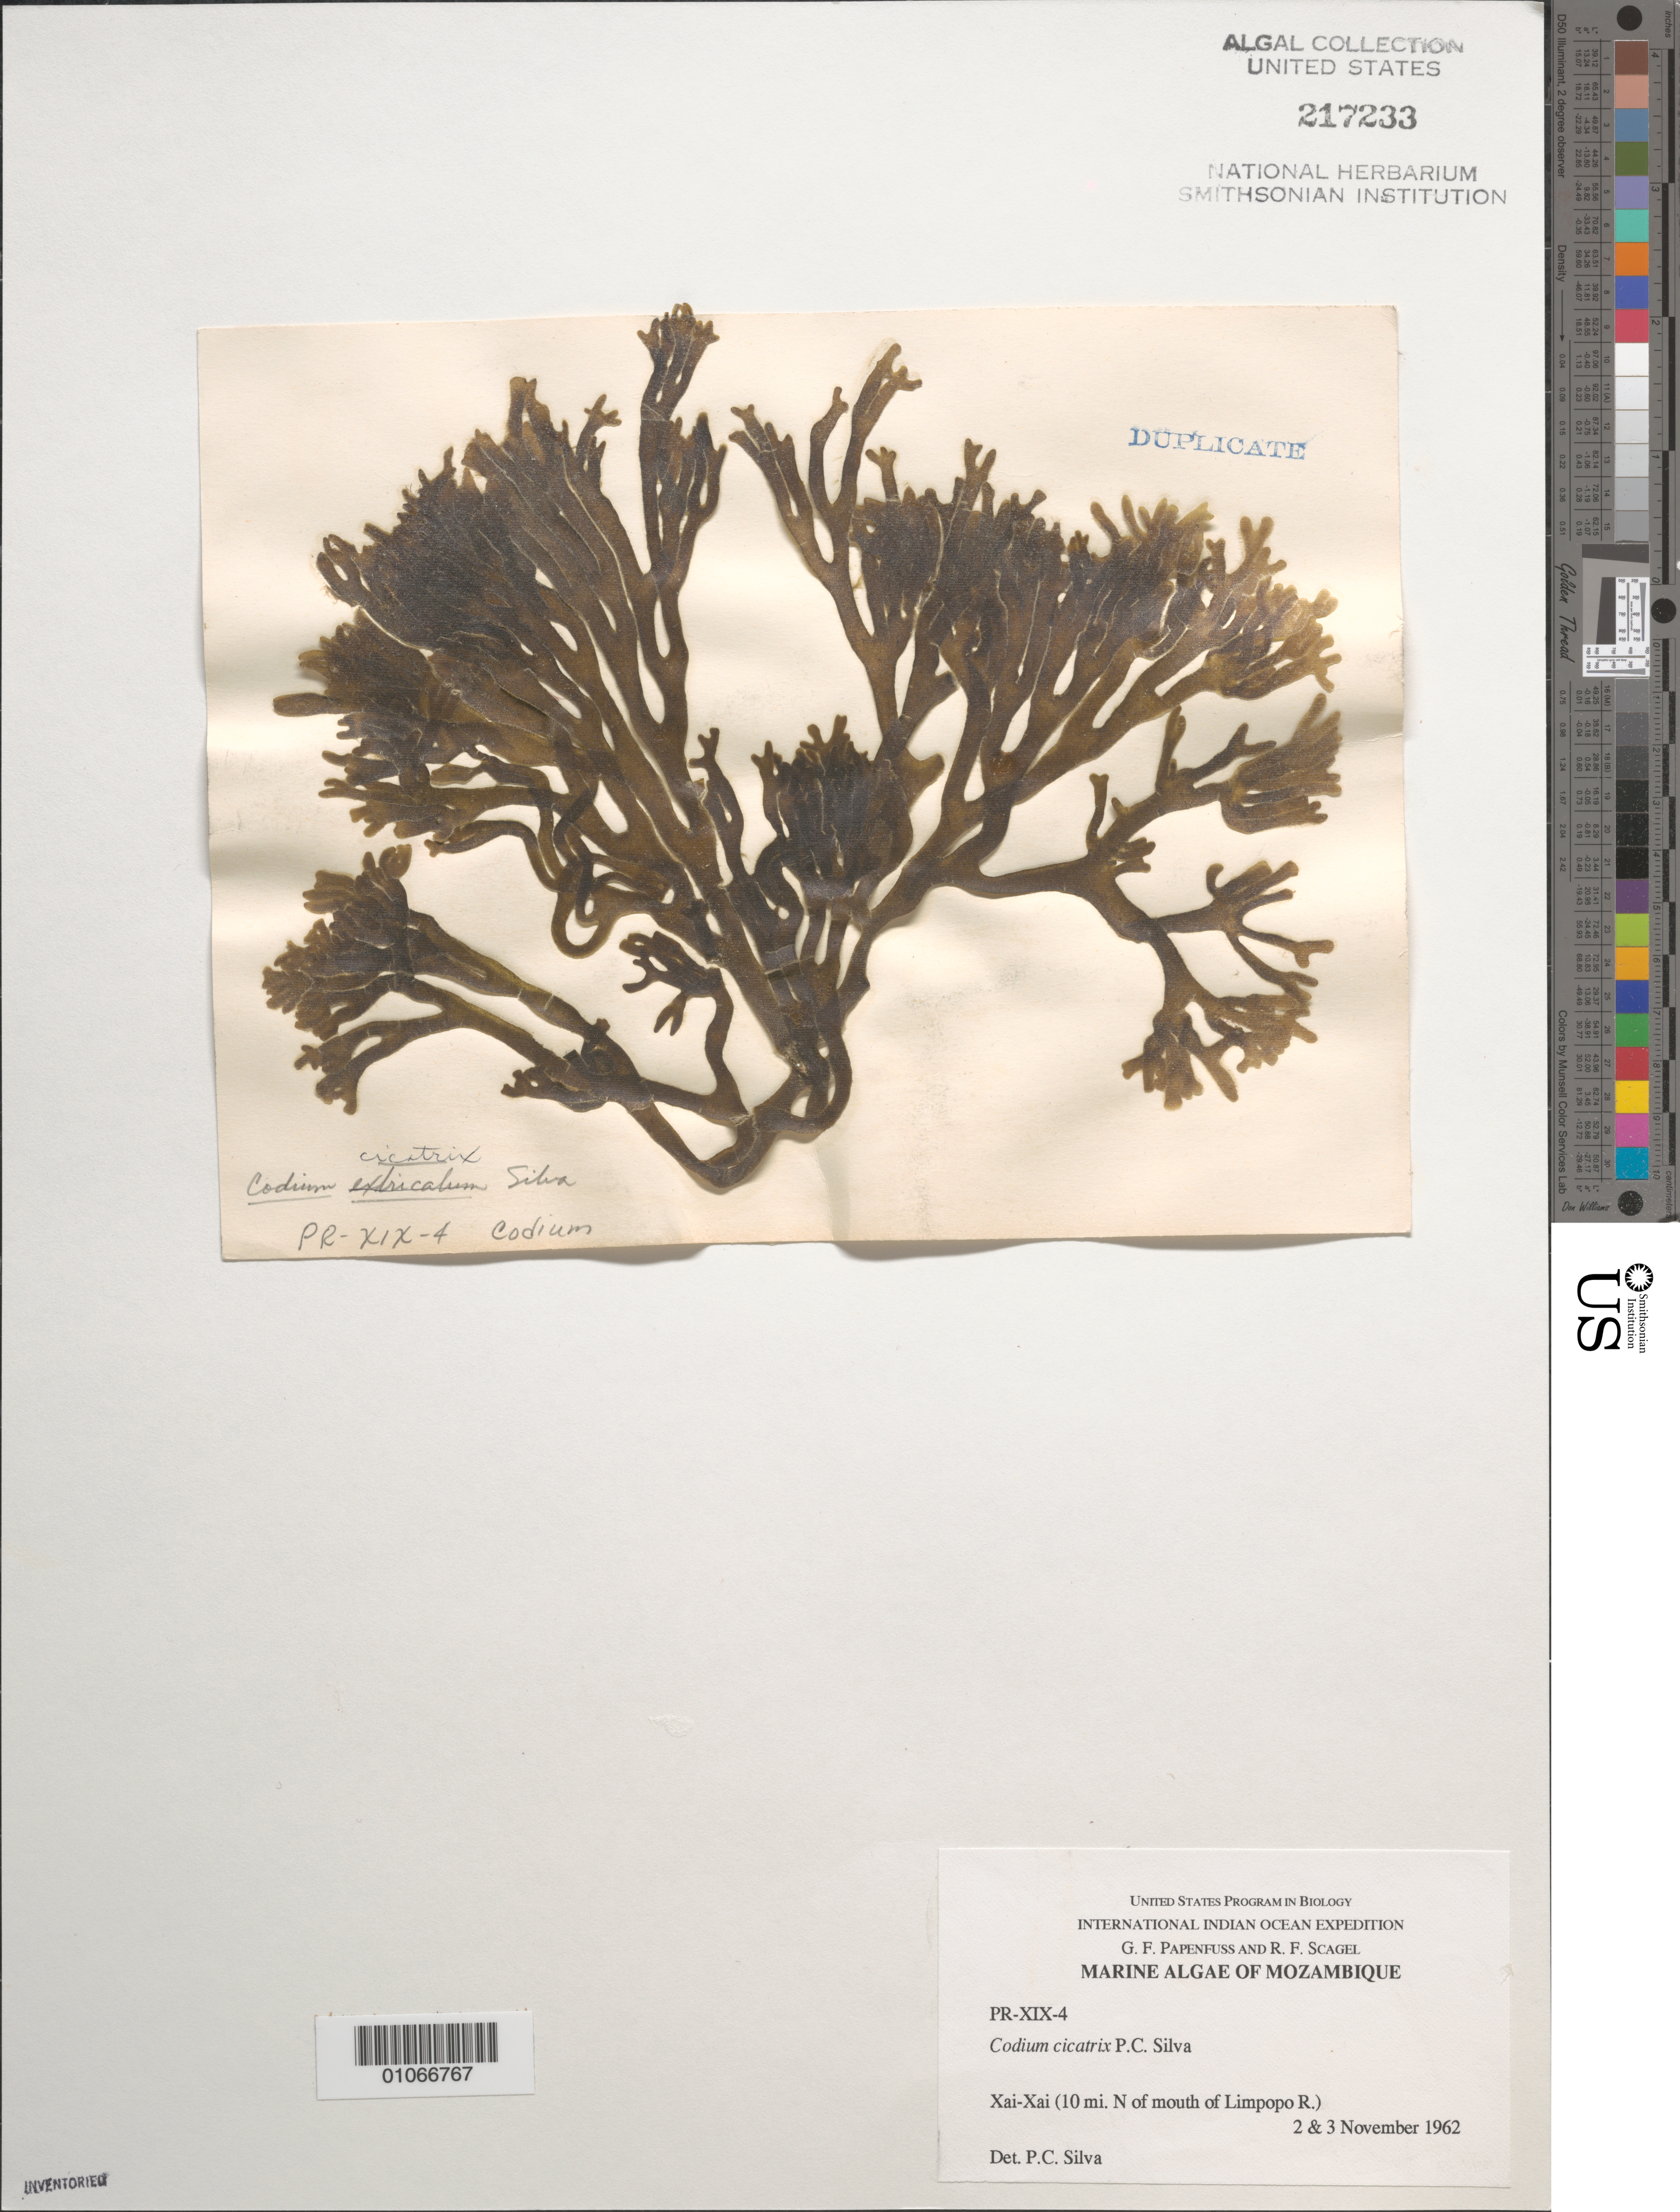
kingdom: Plantae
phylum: Chlorophyta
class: Ulvophyceae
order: Bryopsidales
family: Codiaceae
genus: Codium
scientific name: Codium cicatrix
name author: P.C. Silva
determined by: Silva, P. C.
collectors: G. Papenfuss & R. F. Scagel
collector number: PR-XIX-4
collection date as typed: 02 Nov 1962 to 03 Nov 1962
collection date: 1962-11-02/1962-11-03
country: Mozambique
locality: Xai-Xai (10 miles north of Limpopo River)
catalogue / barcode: US 217233